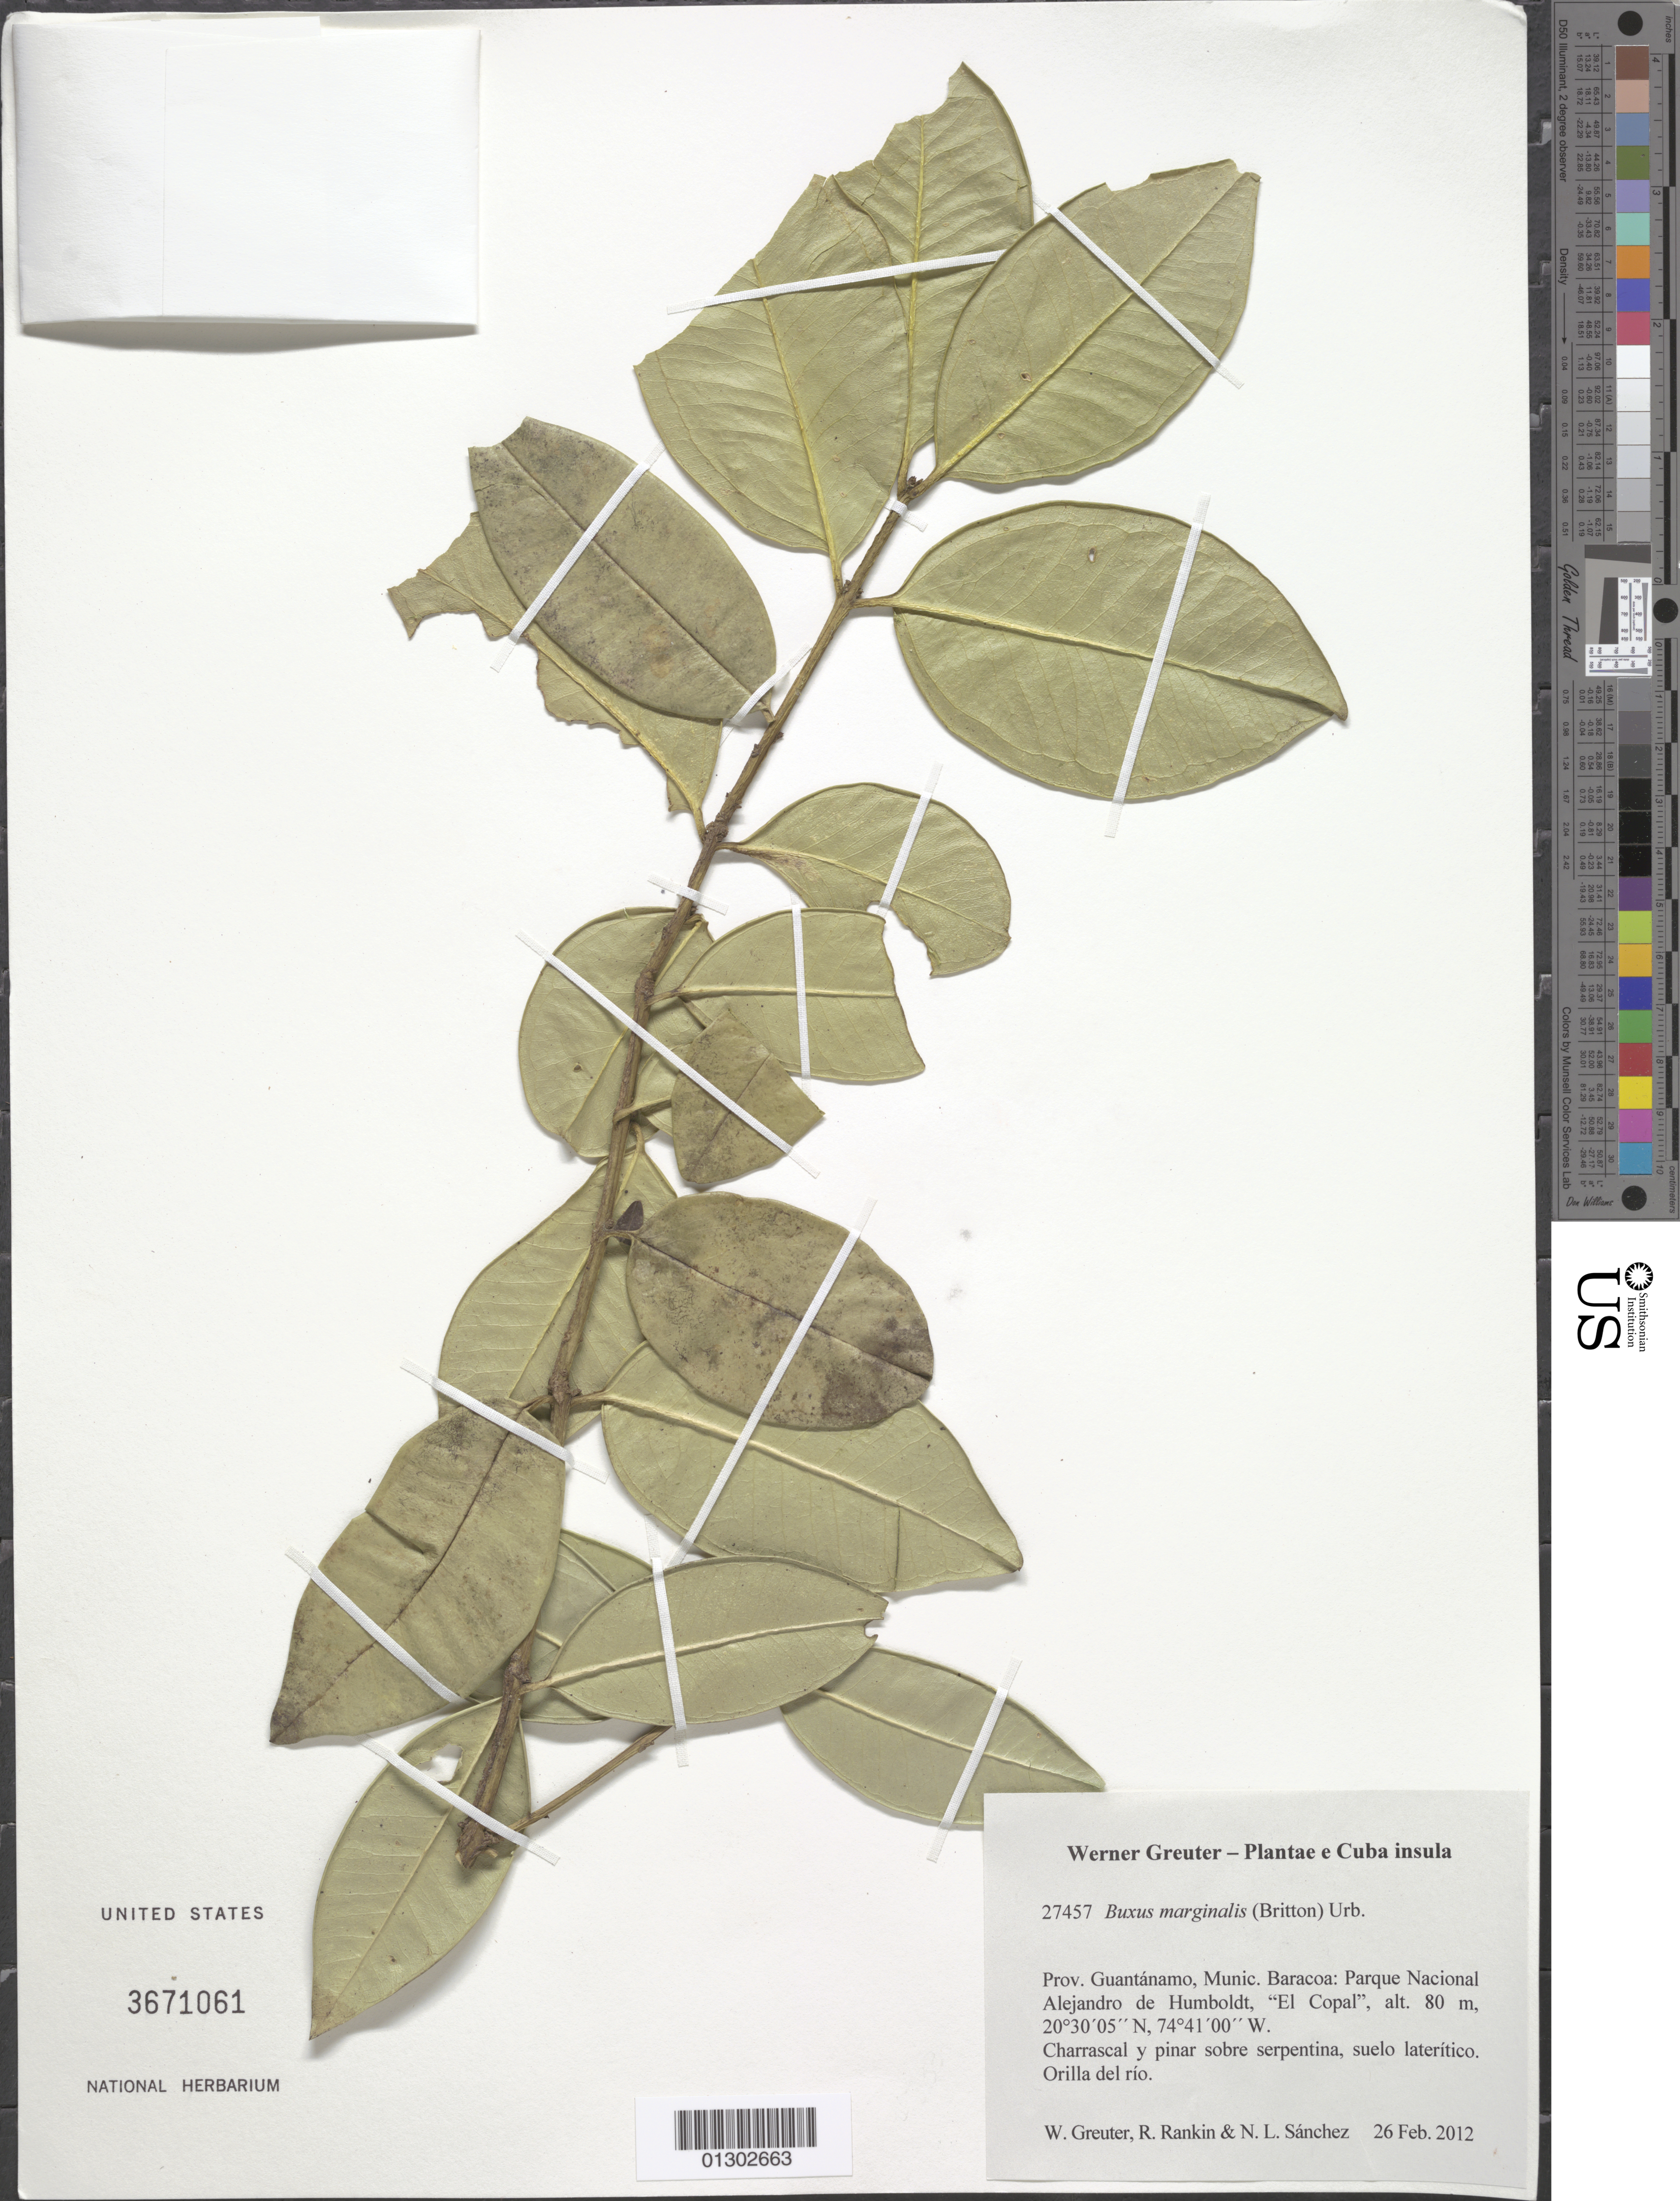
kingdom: Plantae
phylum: Tracheophyta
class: Magnoliopsida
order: Buxales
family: Buxaceae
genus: Buxus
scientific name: Buxus marginalis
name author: (Britton) Urb.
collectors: W. R. Greuter, R. Rankin Rodriguez & N. Sanchez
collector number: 27457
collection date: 2012-02-26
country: Cuba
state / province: Guantanamo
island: Cuba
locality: Munic. Baracoa; Parque Nacional Alejandro de Humboldt, "El Copal".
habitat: Charrascal y pinar sobre serpentina, suelo laterítico. Orilla del río.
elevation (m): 80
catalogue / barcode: US 3671061